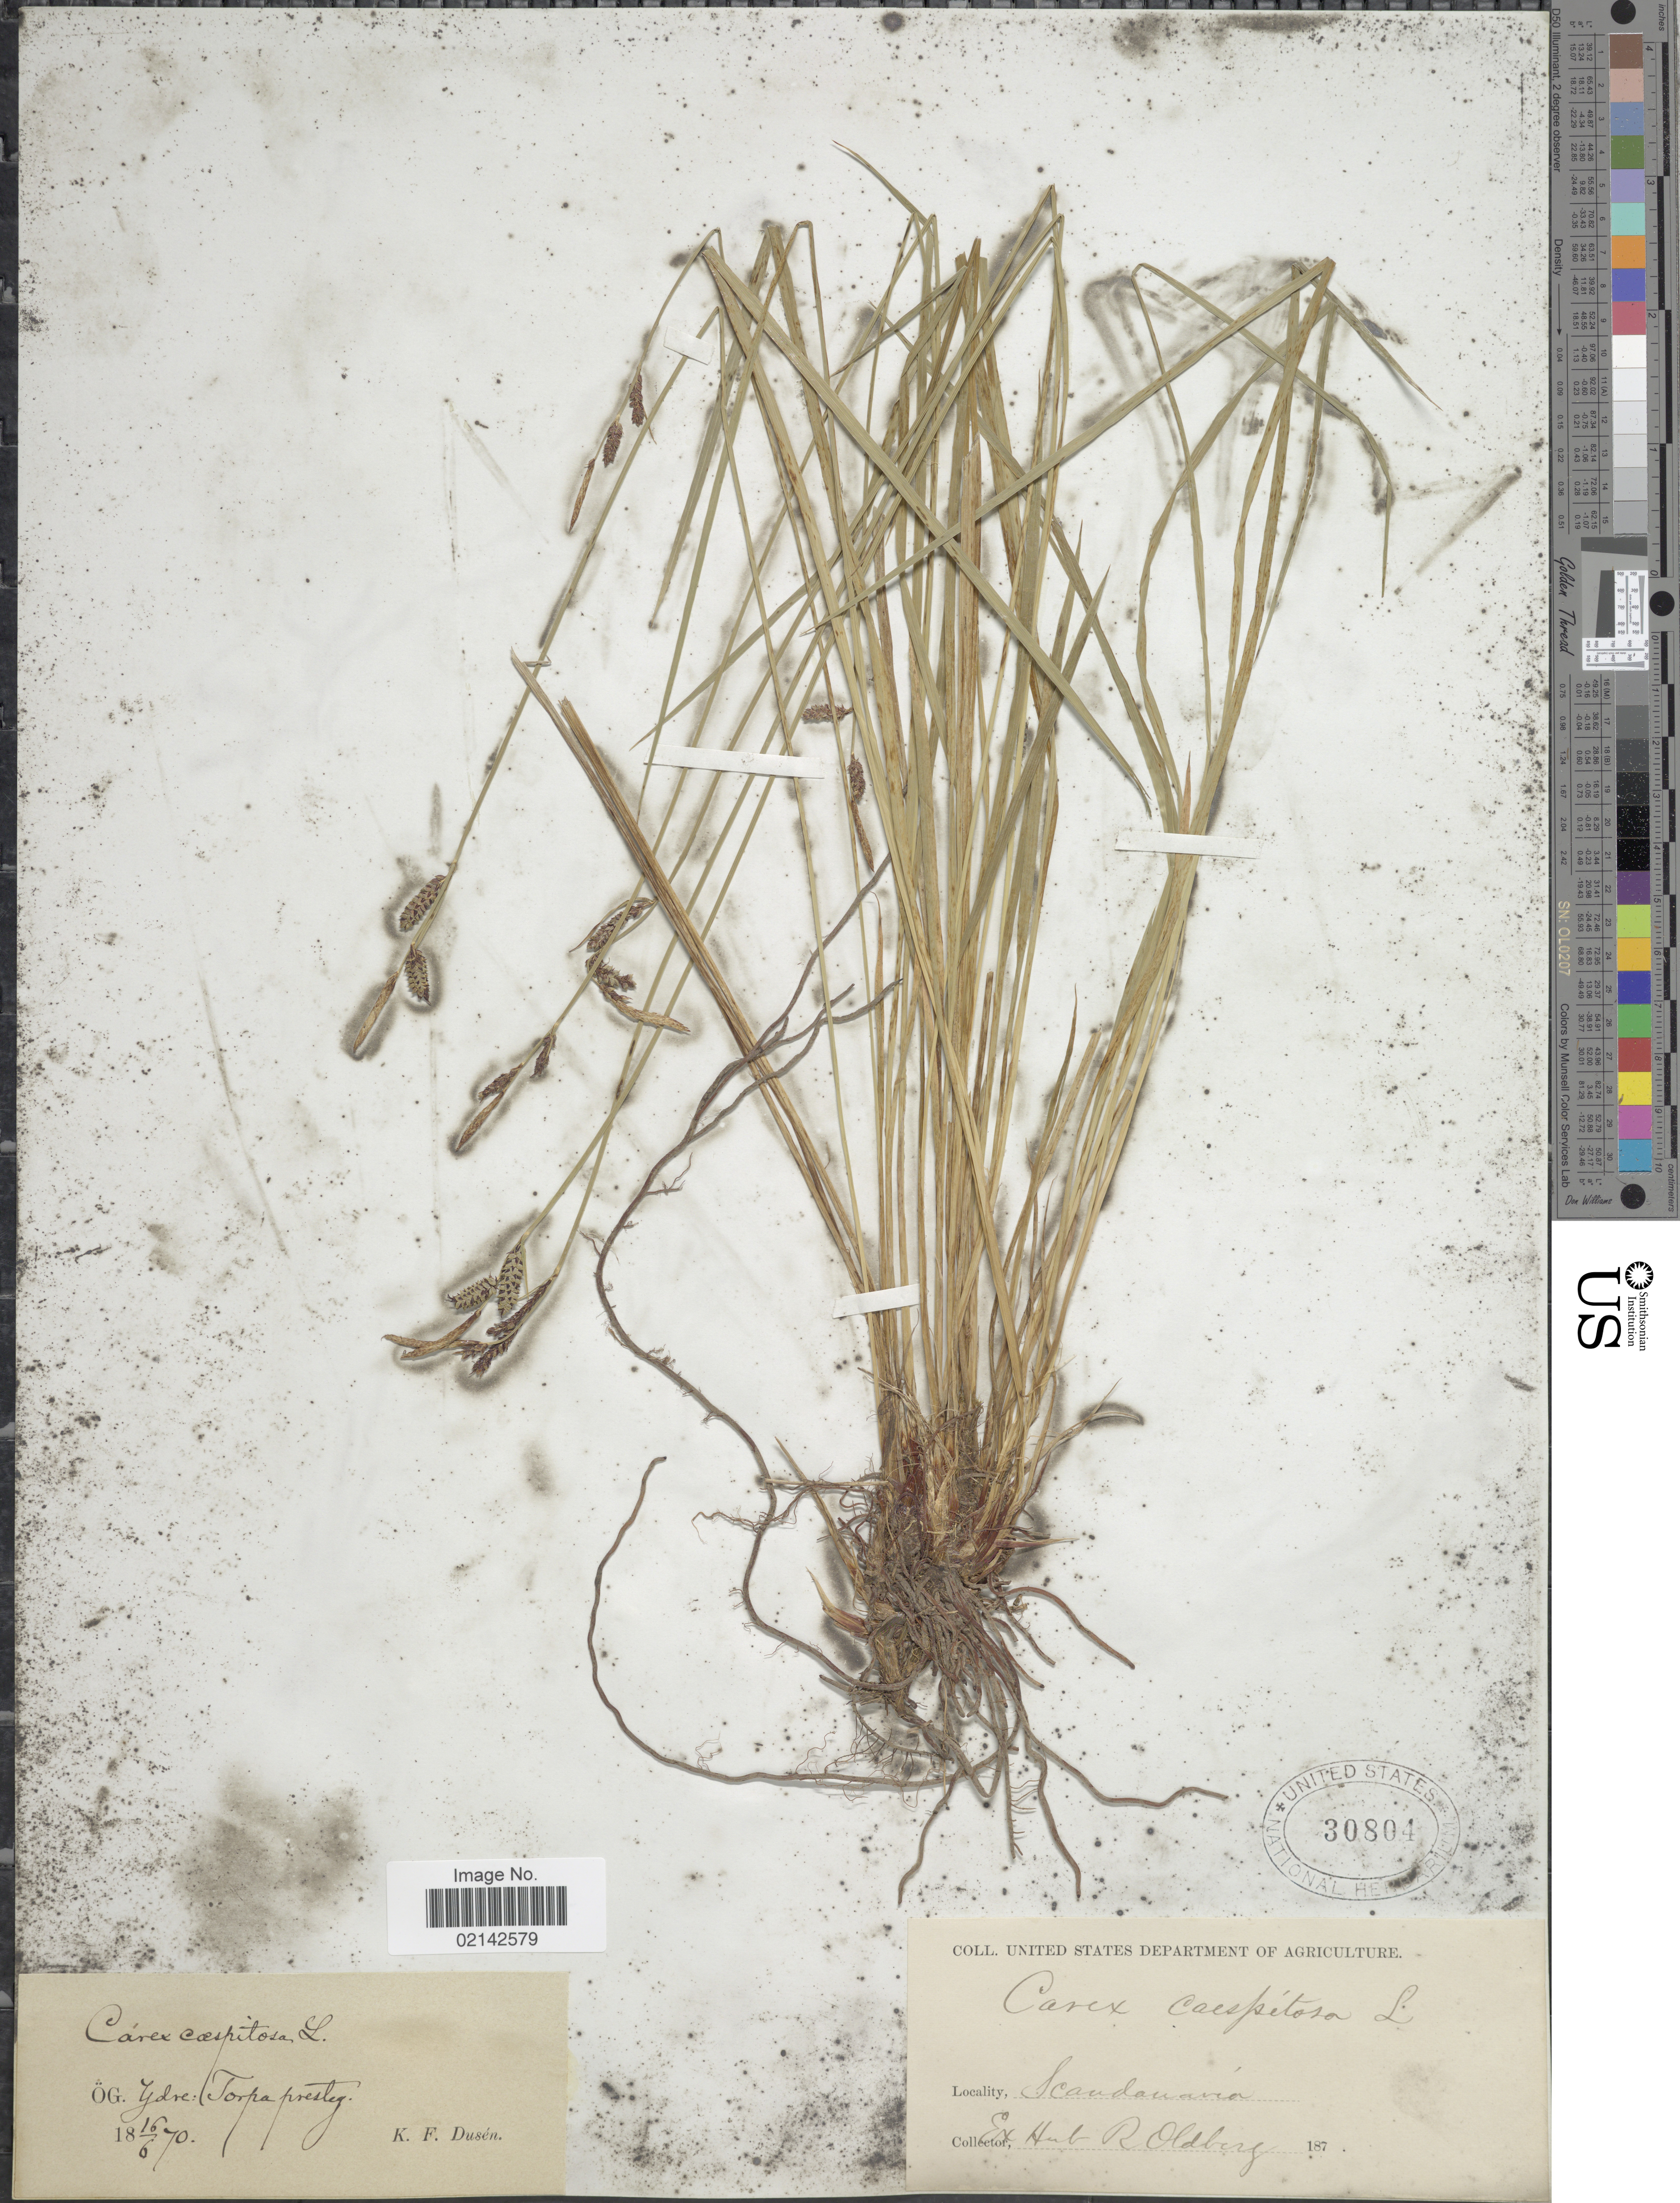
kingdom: Plantae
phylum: Tracheophyta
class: Liliopsida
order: Poales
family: Cyperaceae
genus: Carex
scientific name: Carex cespitosa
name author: L.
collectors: K. Dusén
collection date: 1870-06-16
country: Sweden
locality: Scandinavia, Ydre Torpa presteg.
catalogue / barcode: US 30804